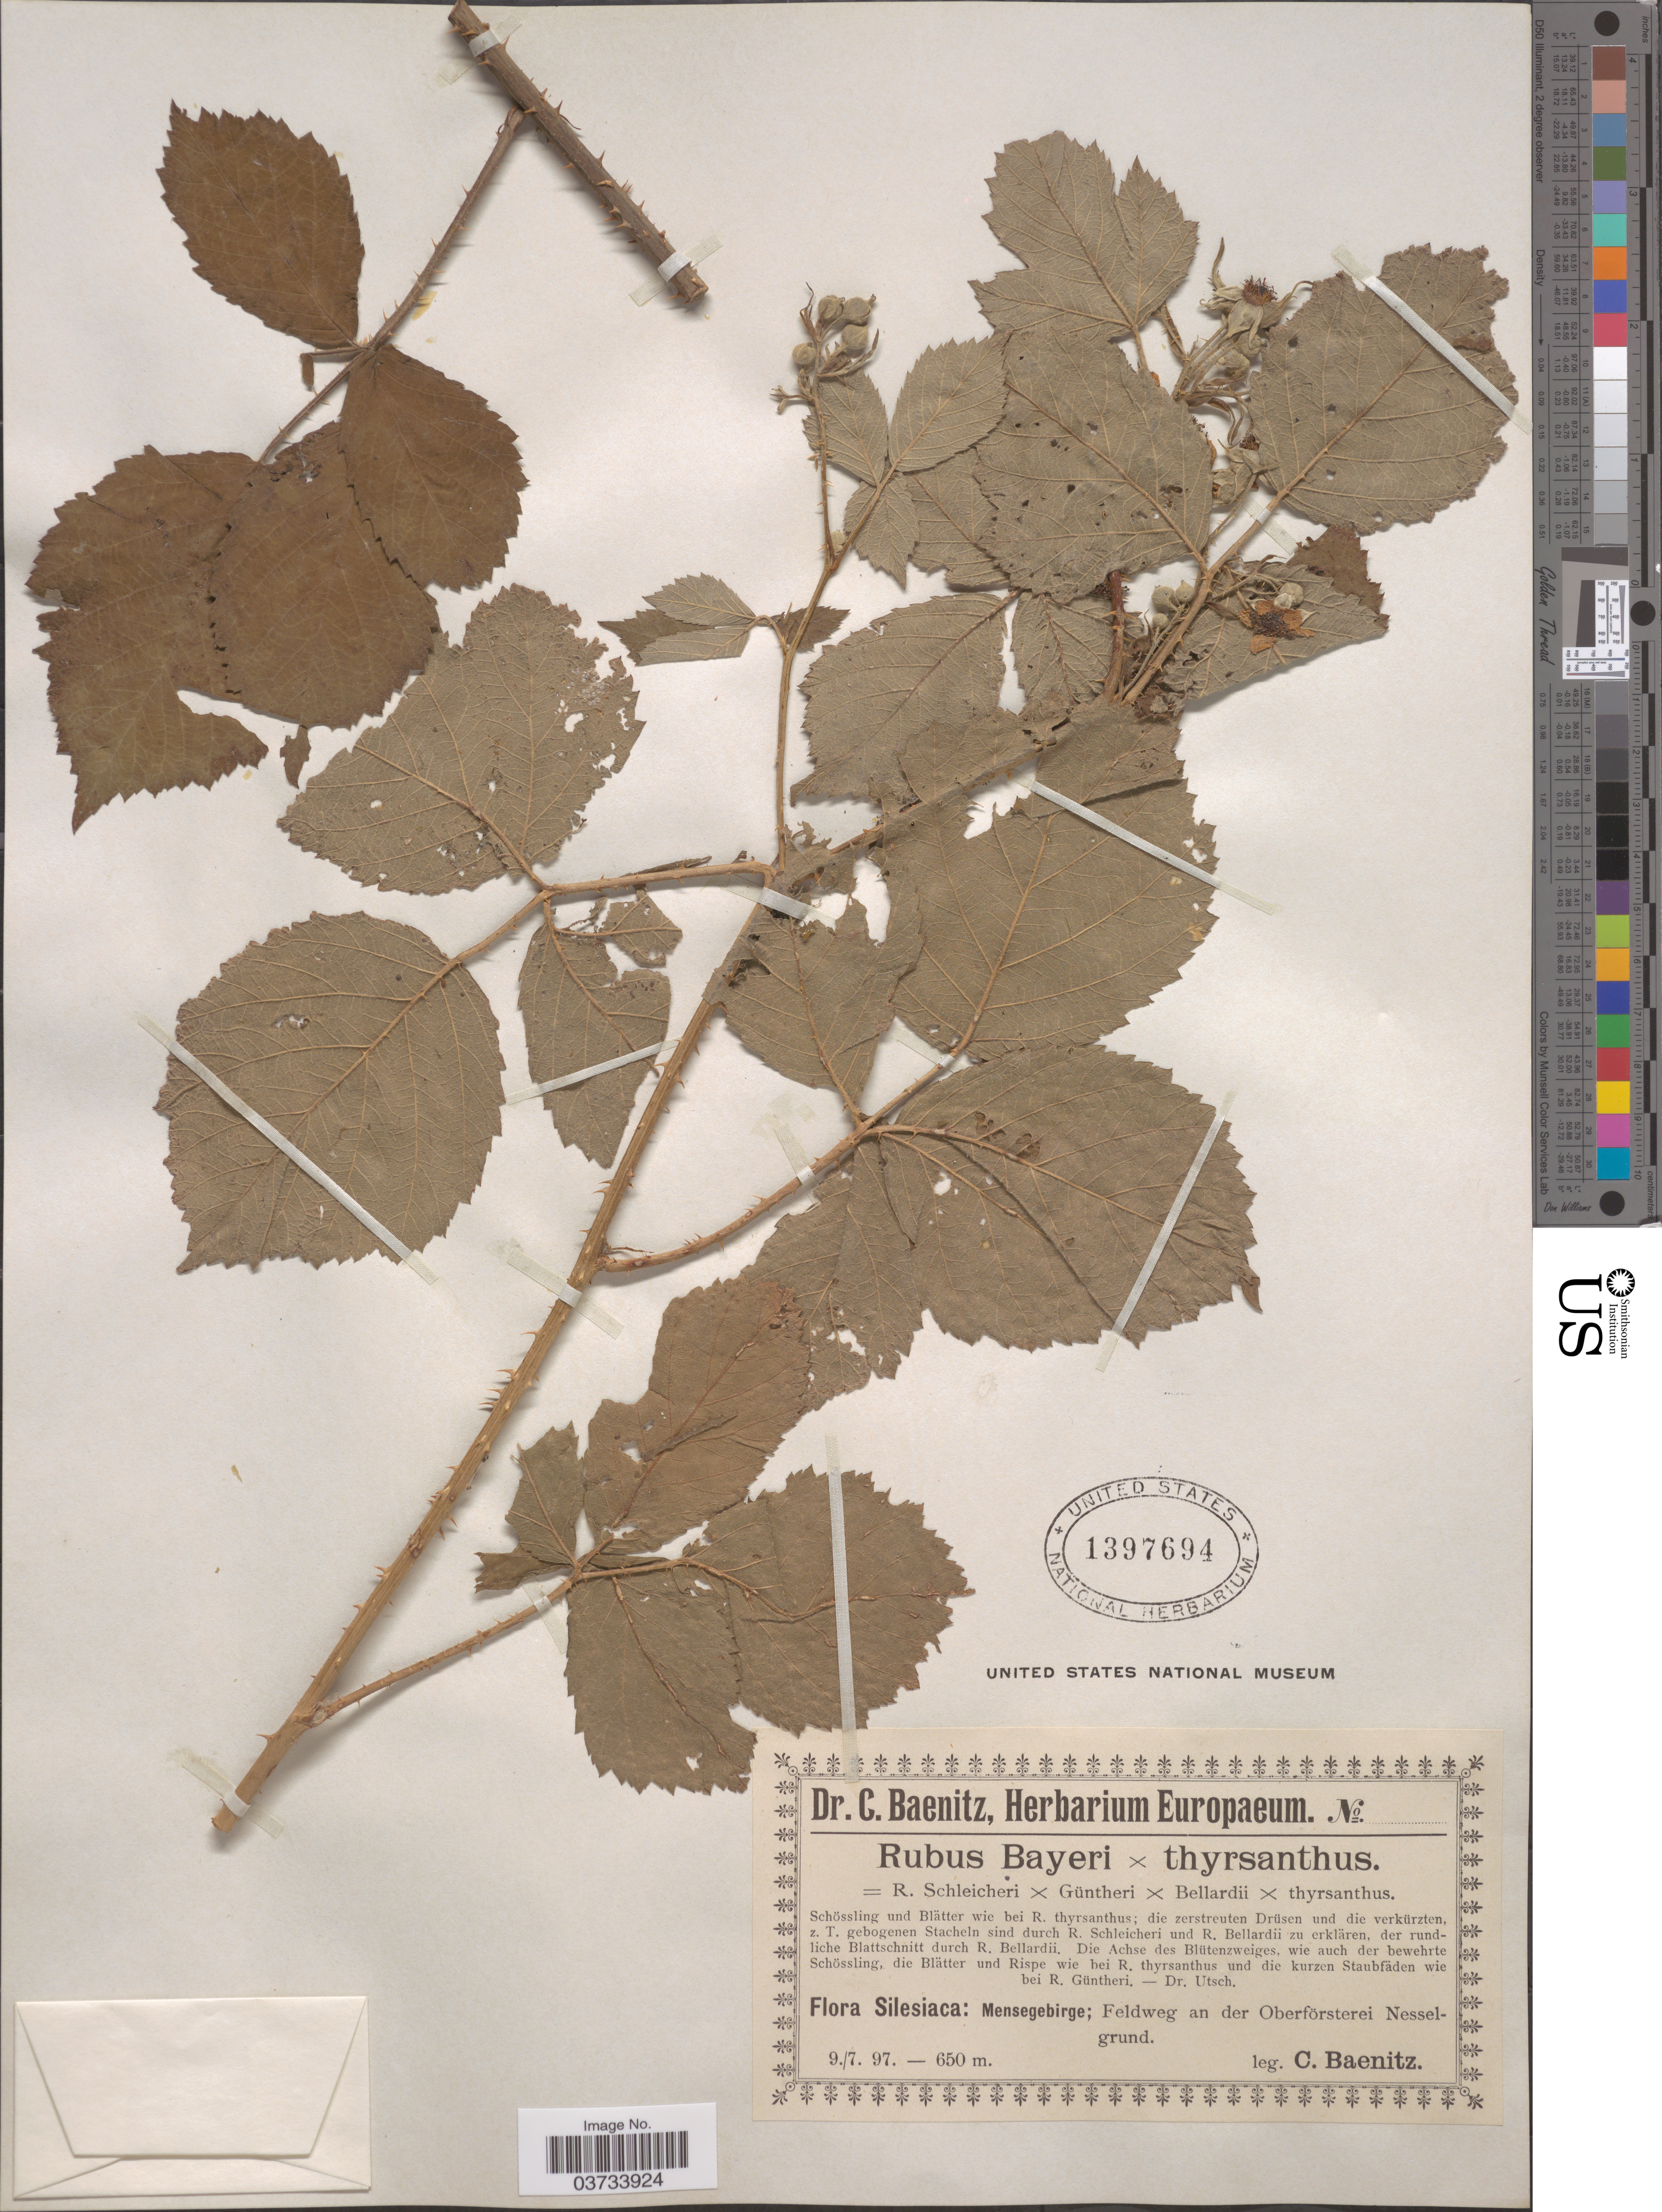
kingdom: Plantae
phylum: Tracheophyta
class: Magnoliopsida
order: Rosales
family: Rosaceae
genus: Rubus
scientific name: Rubus bayeri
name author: Focke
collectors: C. G. Baenitz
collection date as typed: Transcribed d/m/y: 9/7/97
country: Poland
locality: Silesiaca: Mensegebirge; Feldweg an der Oberförsterei Nesselgrund.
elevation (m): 650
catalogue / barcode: US 1397694